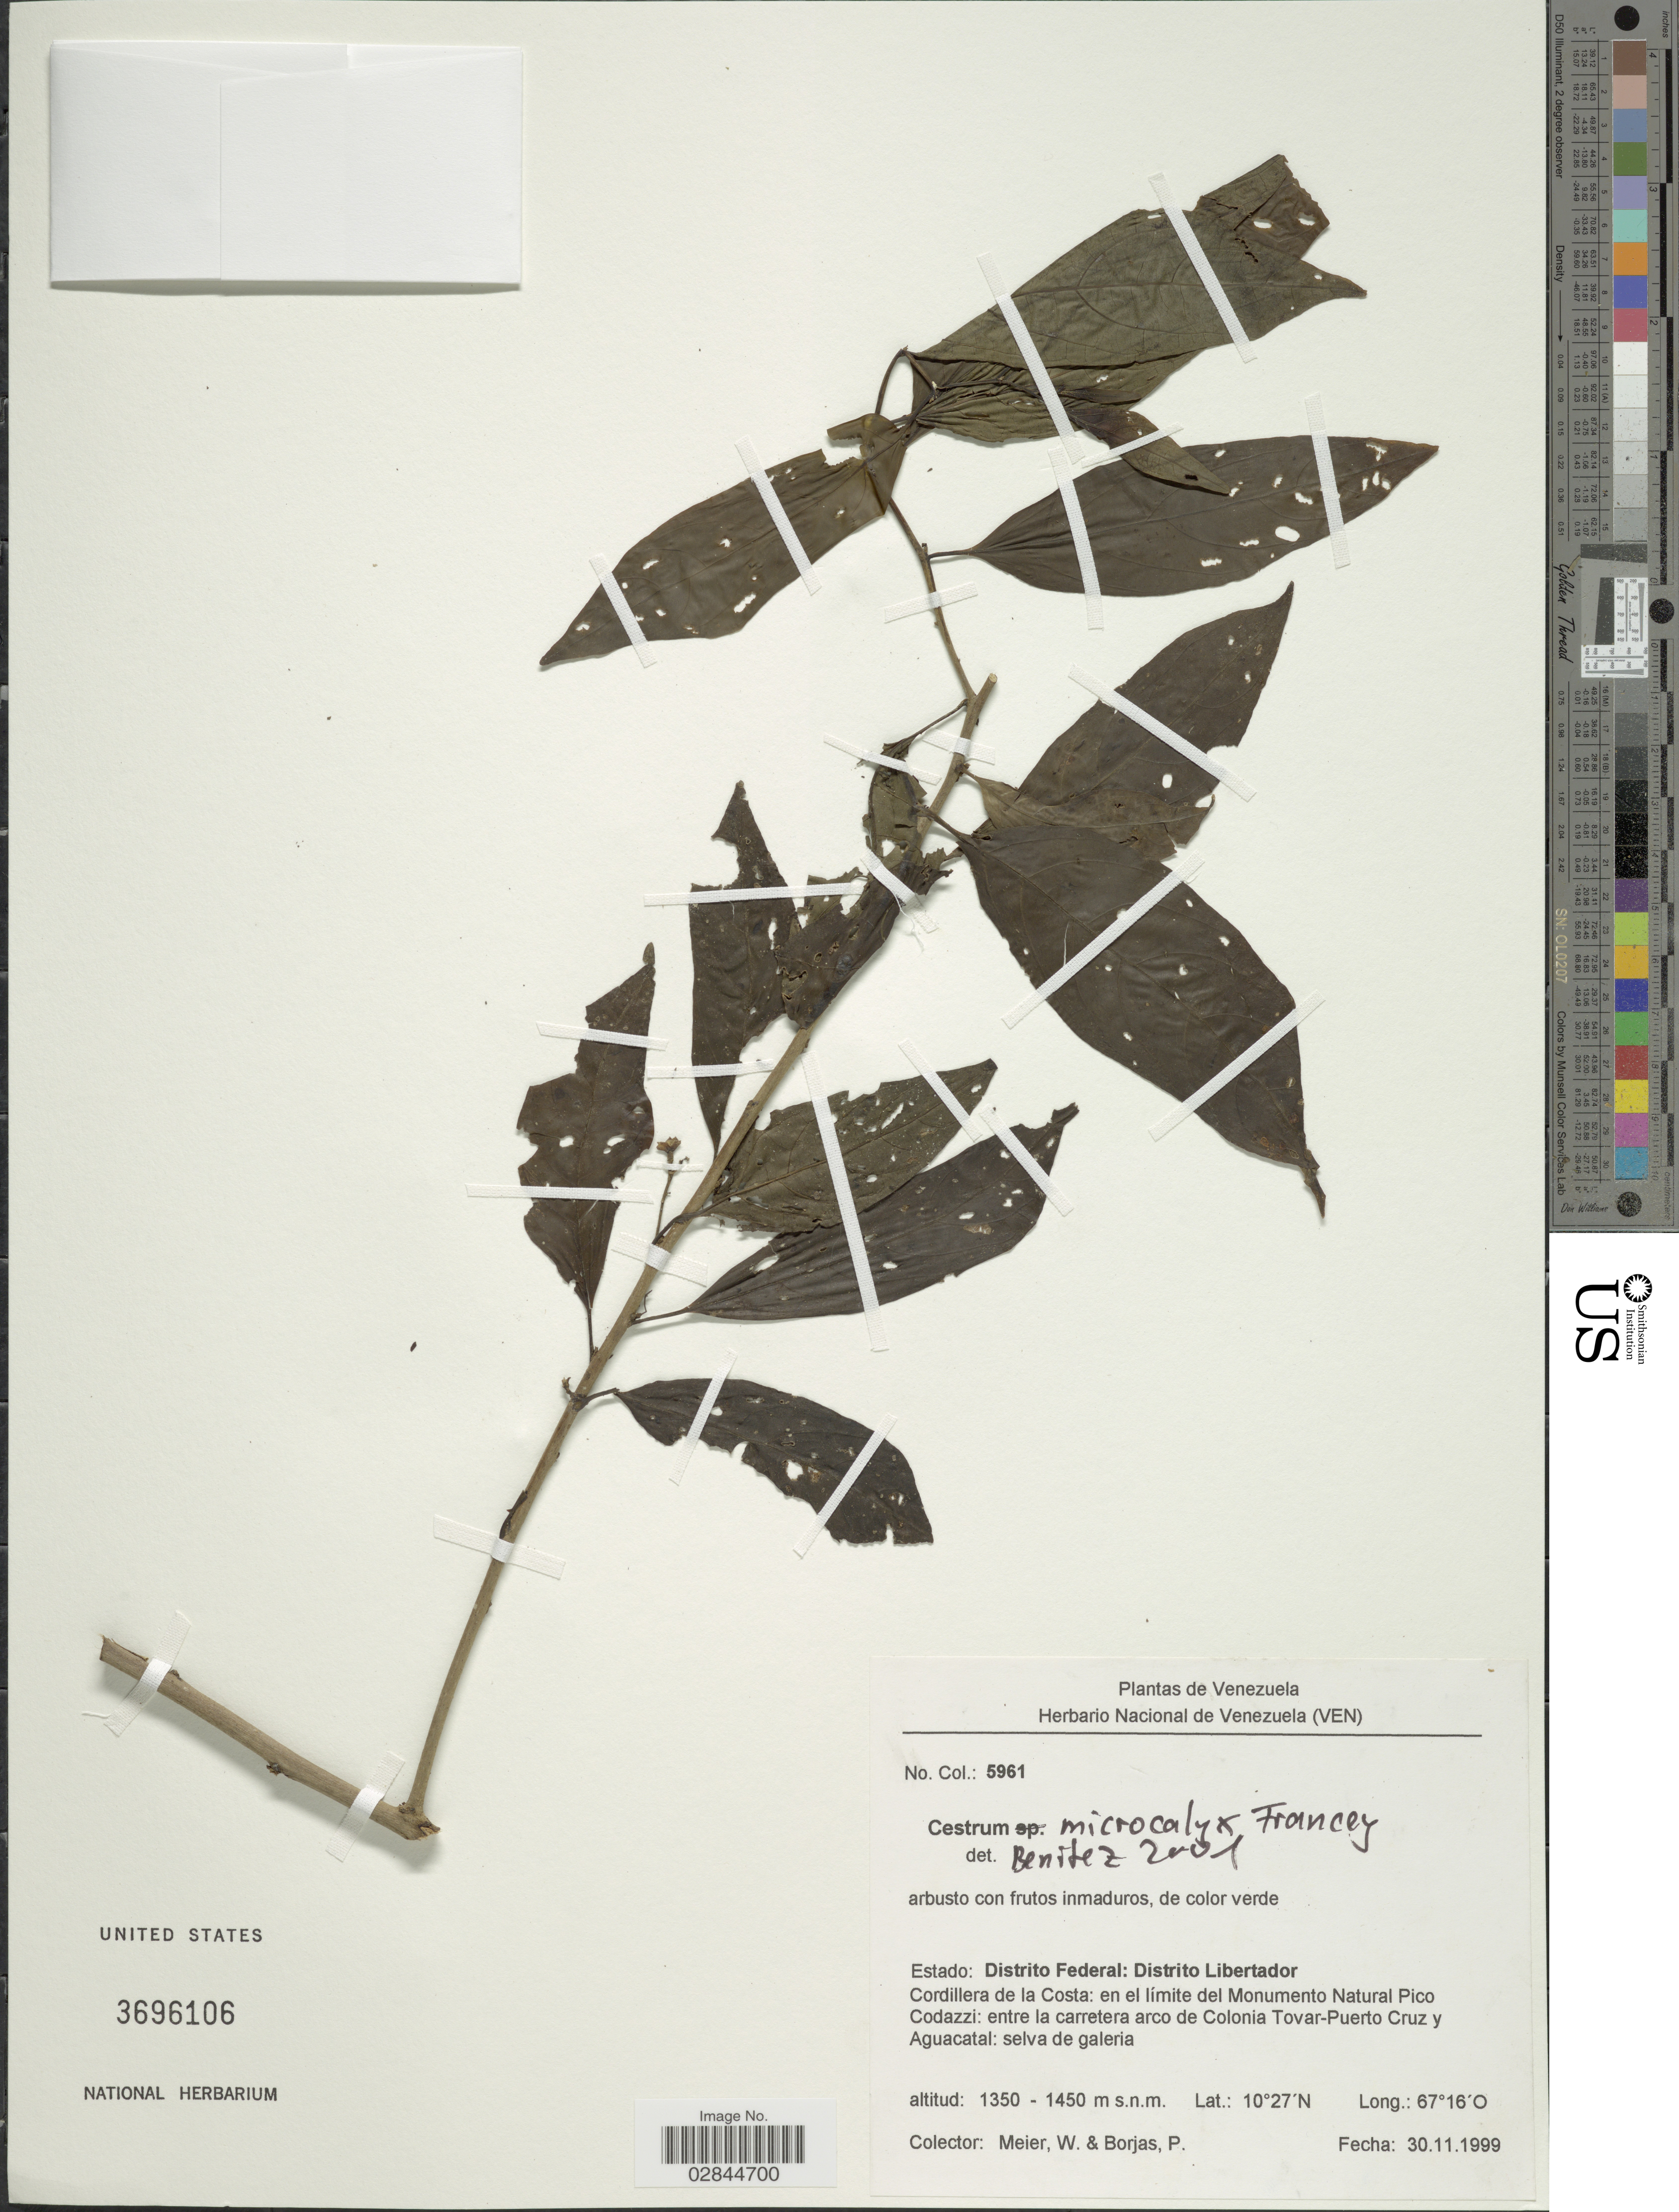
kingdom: Plantae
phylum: Tracheophyta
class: Magnoliopsida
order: Solanales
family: Solanaceae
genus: Cestrum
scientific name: Cestrum microcalyx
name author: Francey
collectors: W. Meier & P. Borjas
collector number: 5961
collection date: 1999-11-30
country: Venezuela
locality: Estado: Distrito Federal: Distrito Libertador. Cordillera de la Costa: en el límite del Monumento Natural Pico Codazzi: entre la carretera arco de Colonia Tovar-Puerto Cruz y Aguacatal: selva de galeria.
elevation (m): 1350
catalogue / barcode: US 3696106